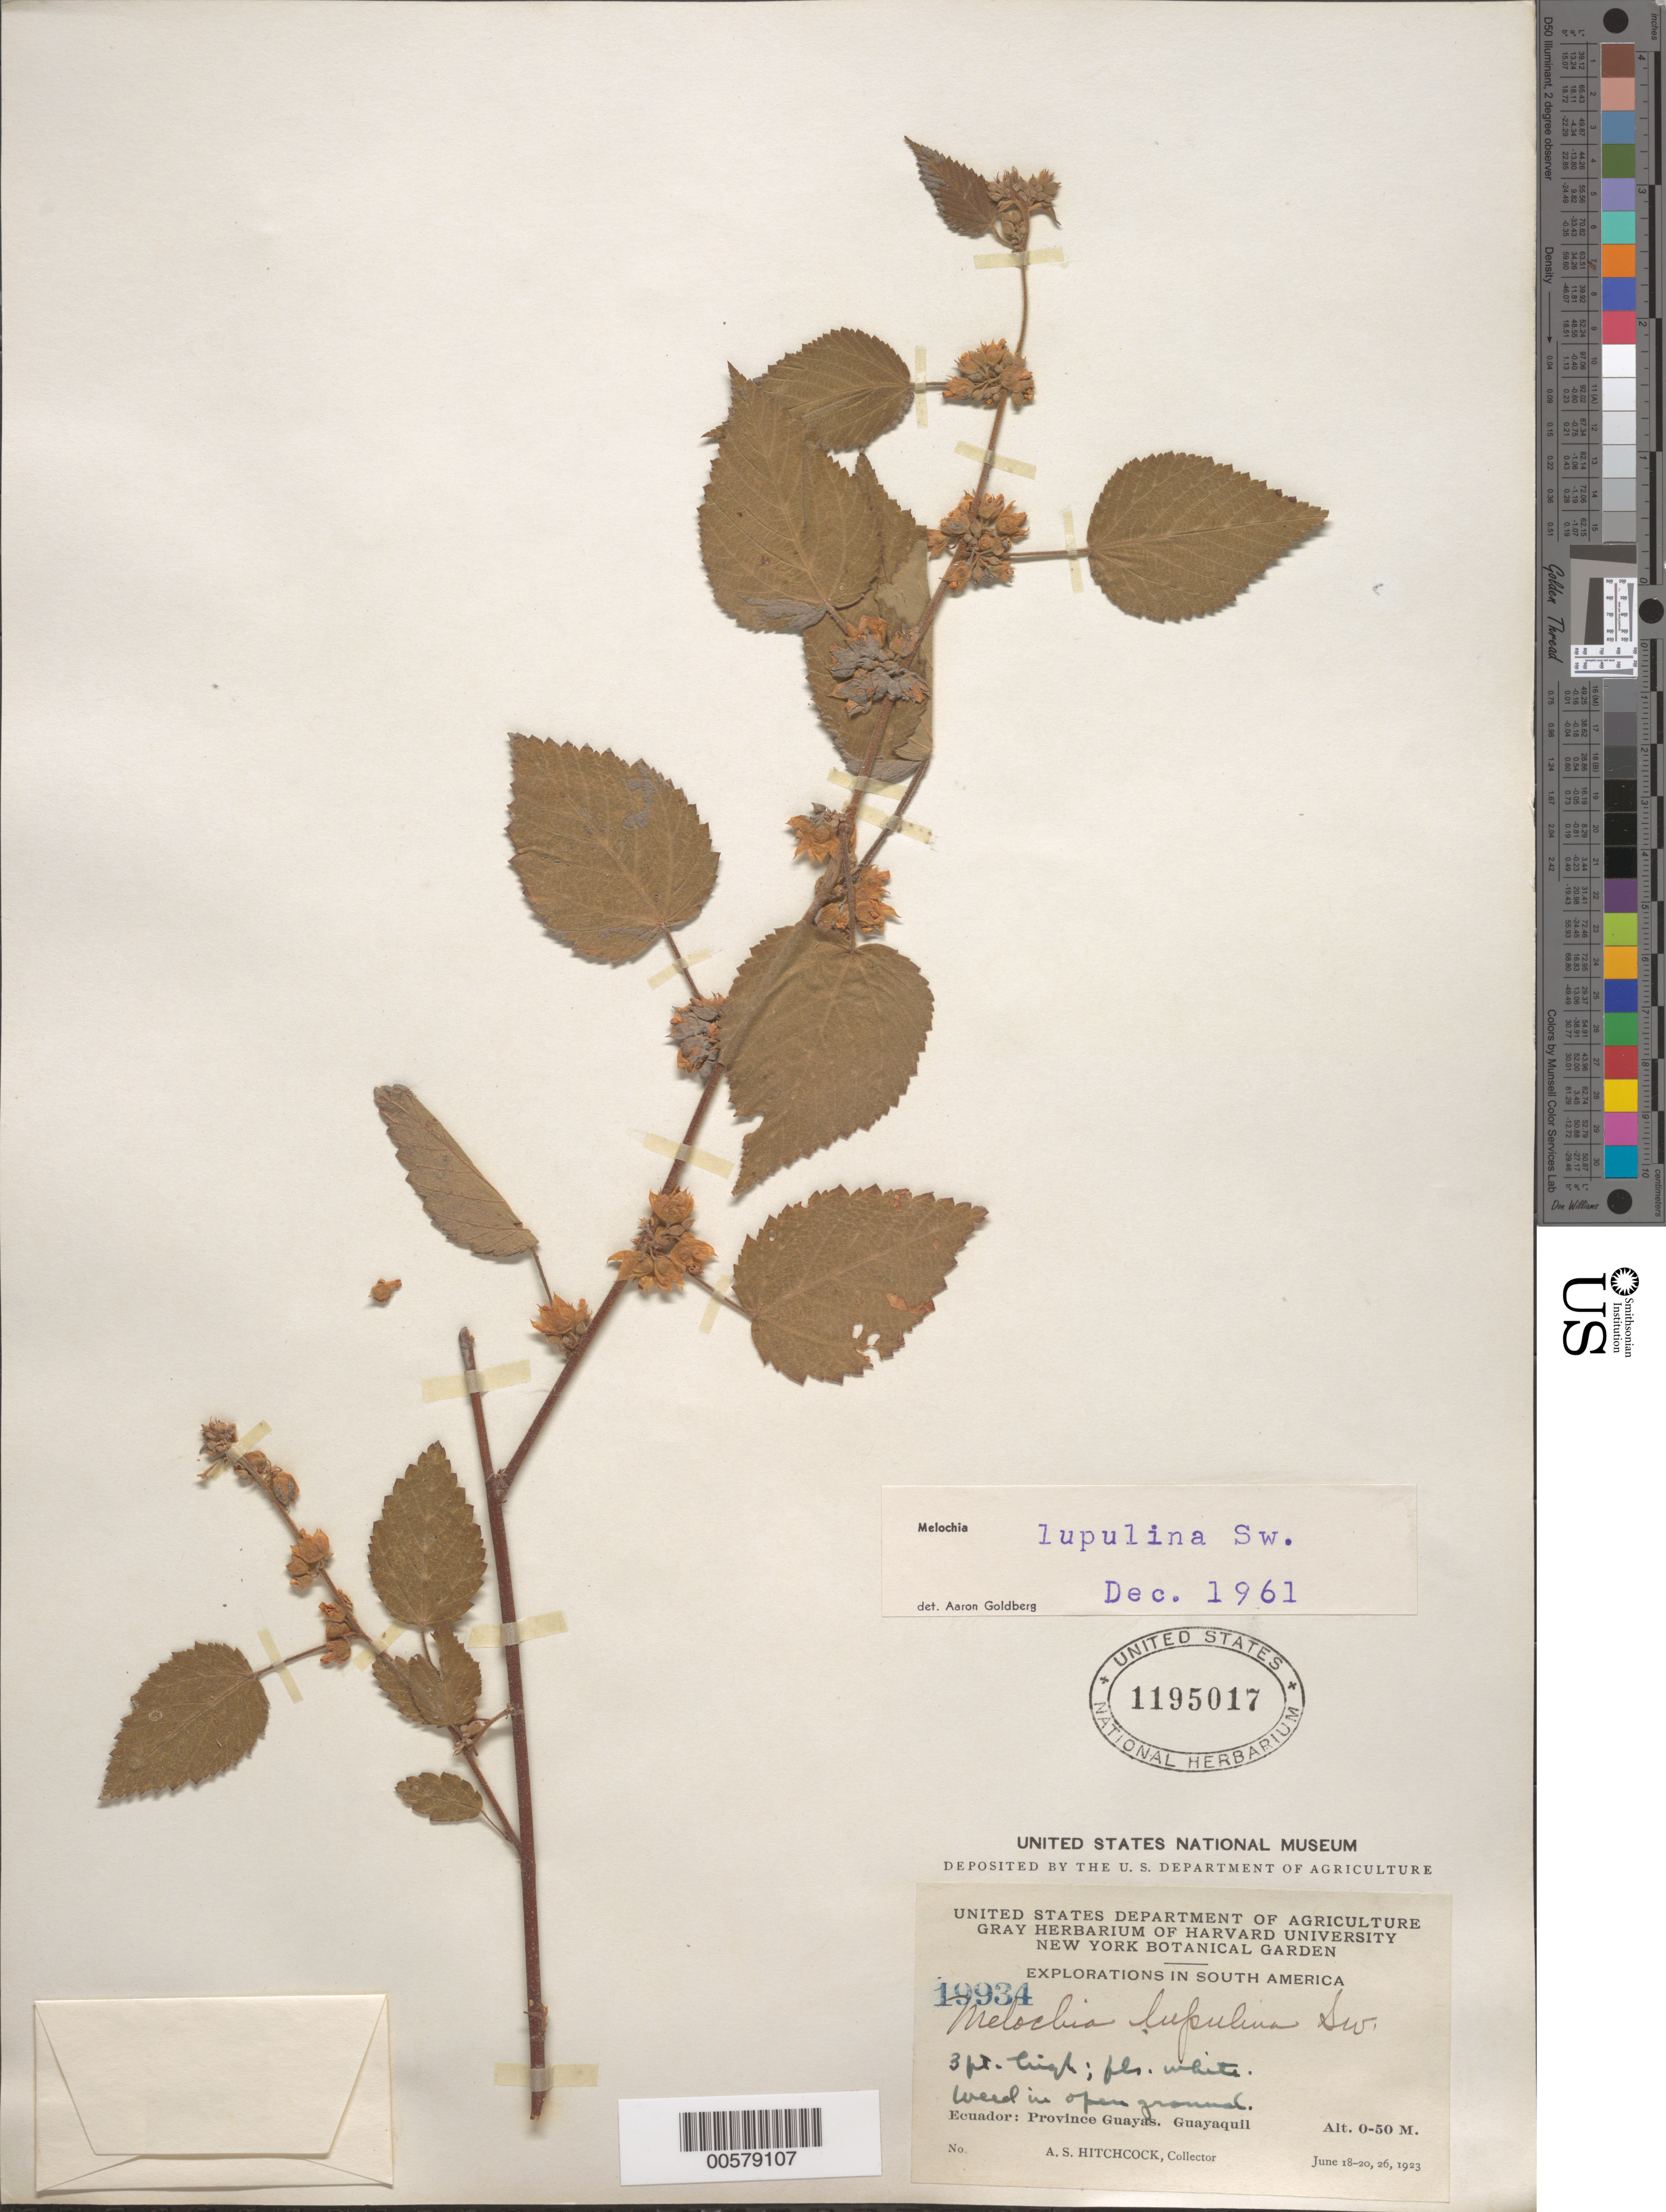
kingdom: Plantae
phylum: Tracheophyta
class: Magnoliopsida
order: Malvales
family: Malvaceae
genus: Melochia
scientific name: Melochia lupulina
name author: Sw.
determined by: Goldberg, Aaron, (US), NMNH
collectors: A. S. Hitchcock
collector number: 19934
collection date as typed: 18 Jun 1923 to 26 Jun 1923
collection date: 1923-06-18/1923-06-26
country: Ecuador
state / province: Guayas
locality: Guayaquil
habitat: Weed in open ground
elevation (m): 0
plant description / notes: US, NY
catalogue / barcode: US 1195017